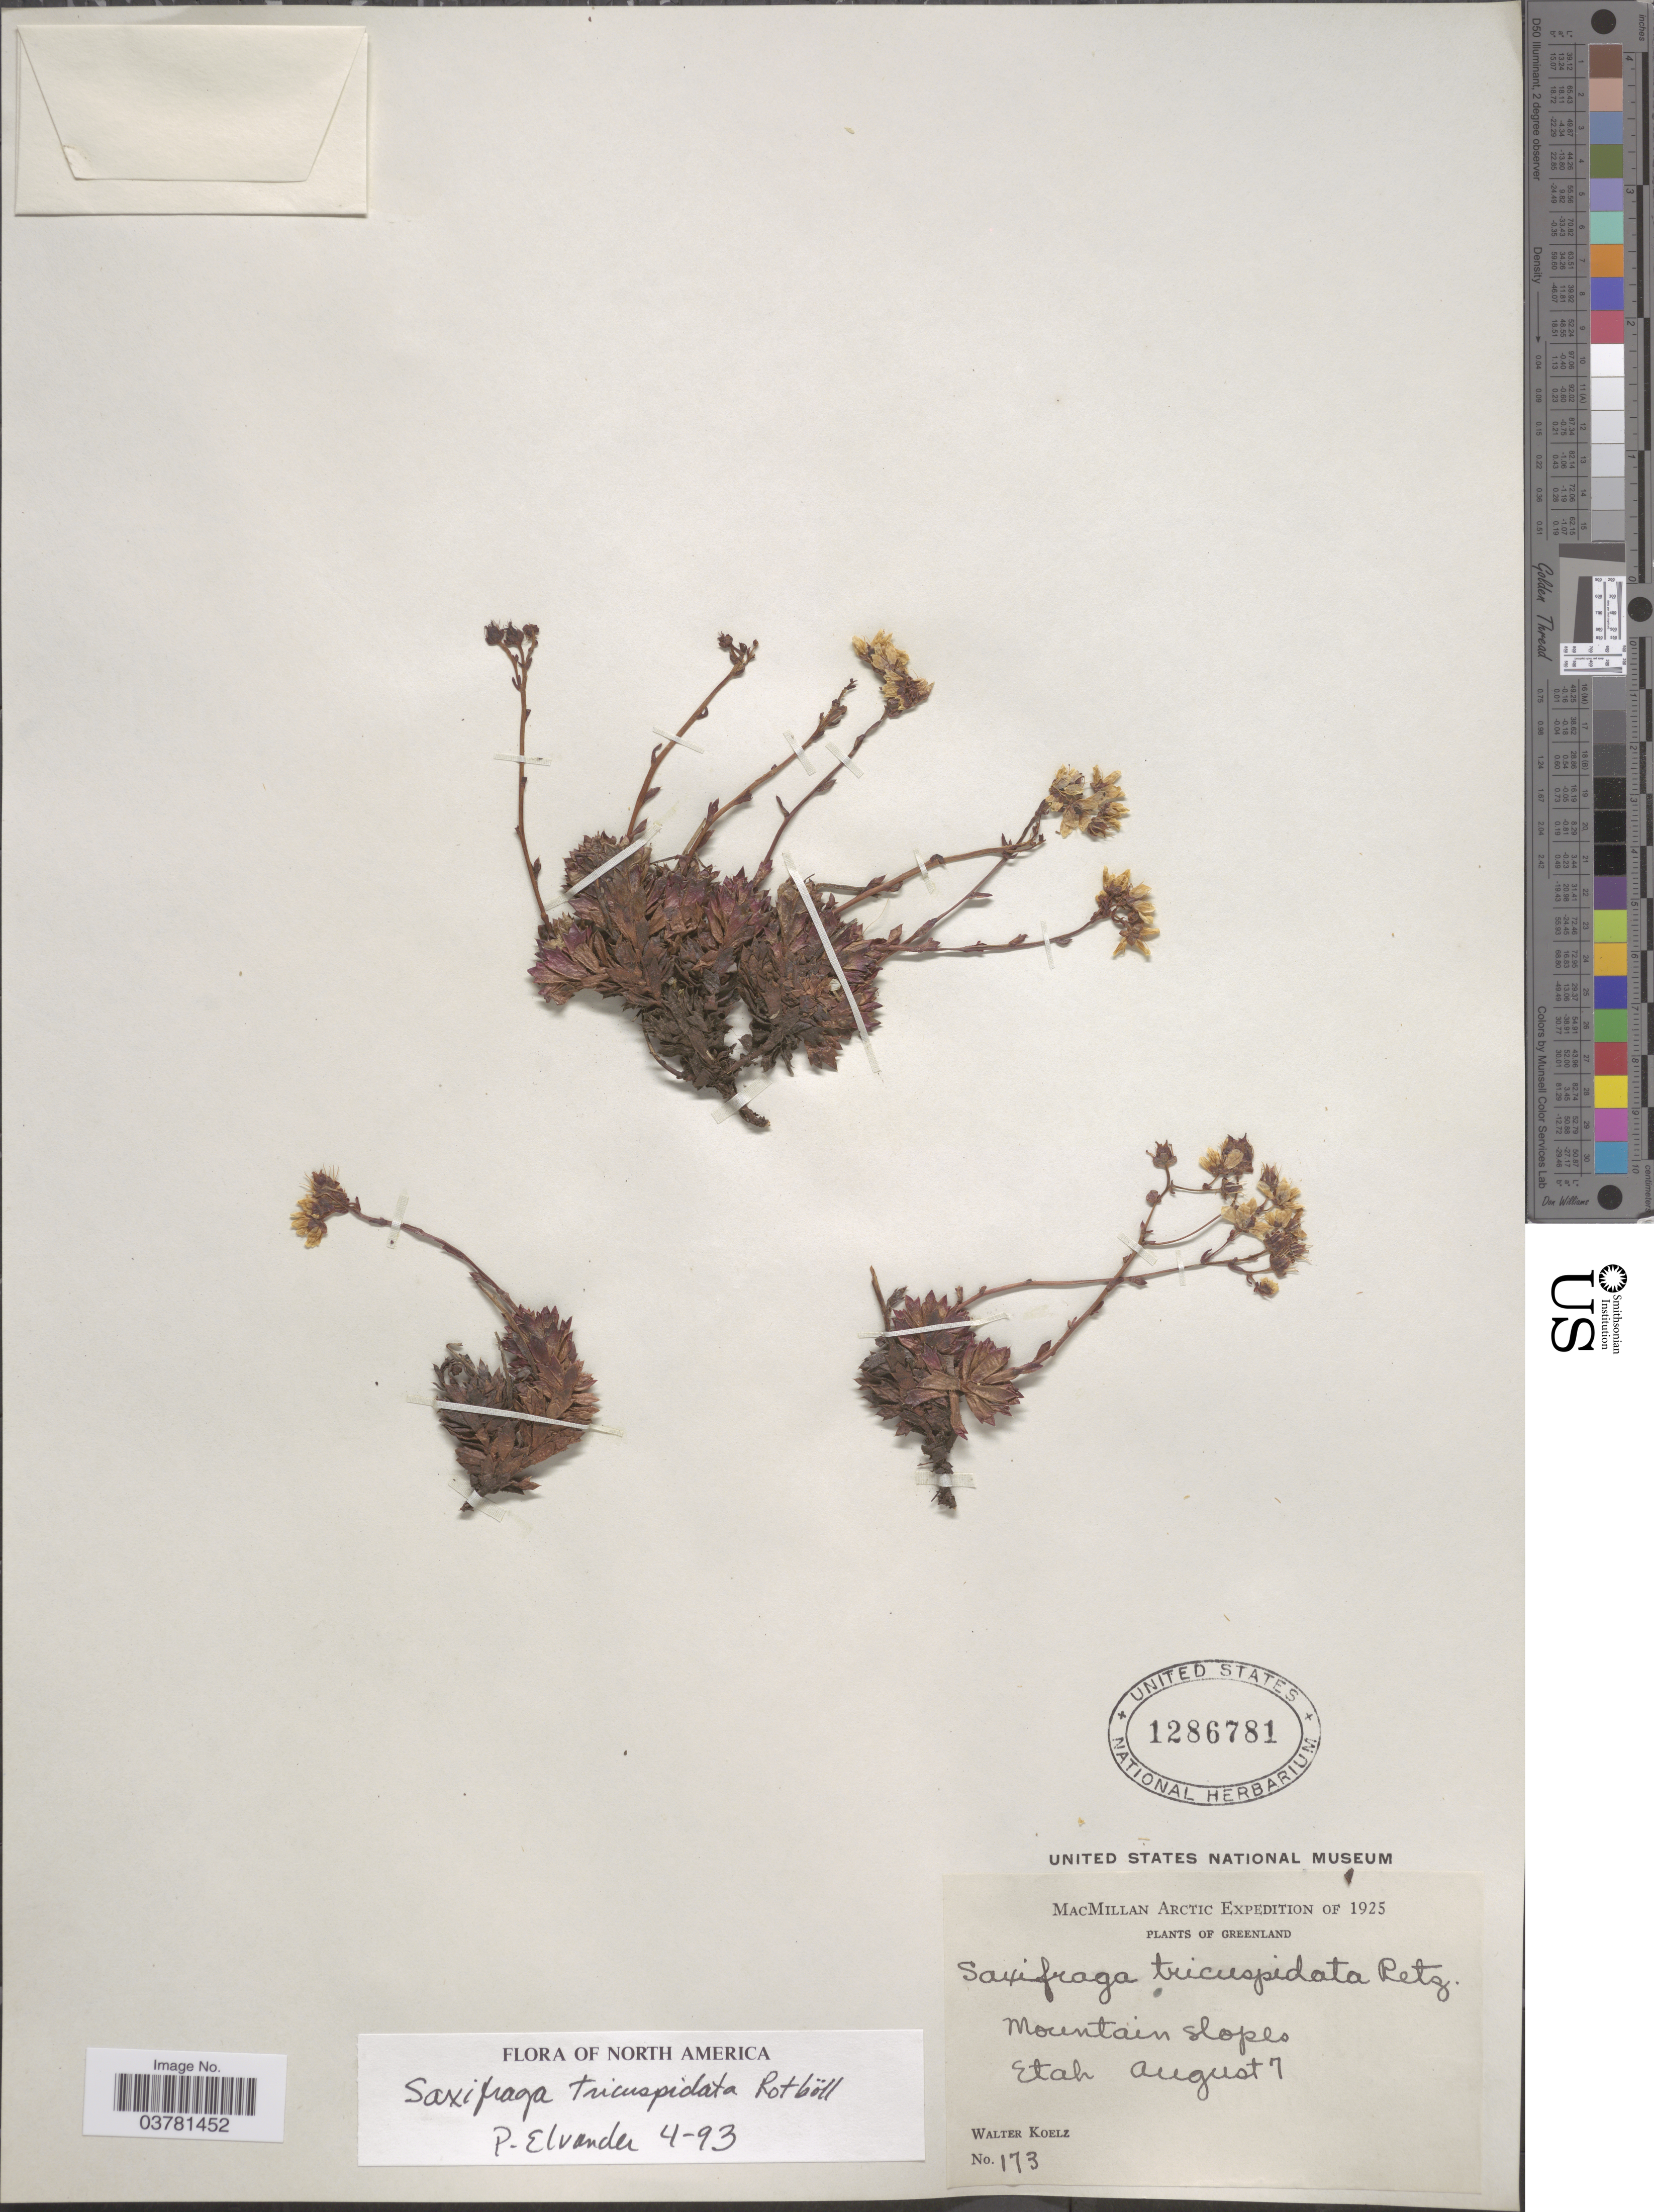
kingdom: Plantae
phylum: Tracheophyta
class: Magnoliopsida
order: Saxifragales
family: Saxifragaceae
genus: Saxifraga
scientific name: Saxifraga tricuspidata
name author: Rottb.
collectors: W. N. Koelz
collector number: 173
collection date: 1925-08-07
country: Greenland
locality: MacMillan Arctic Expedition of 1925. Mountain slopes. Etah.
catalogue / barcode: US 1286781